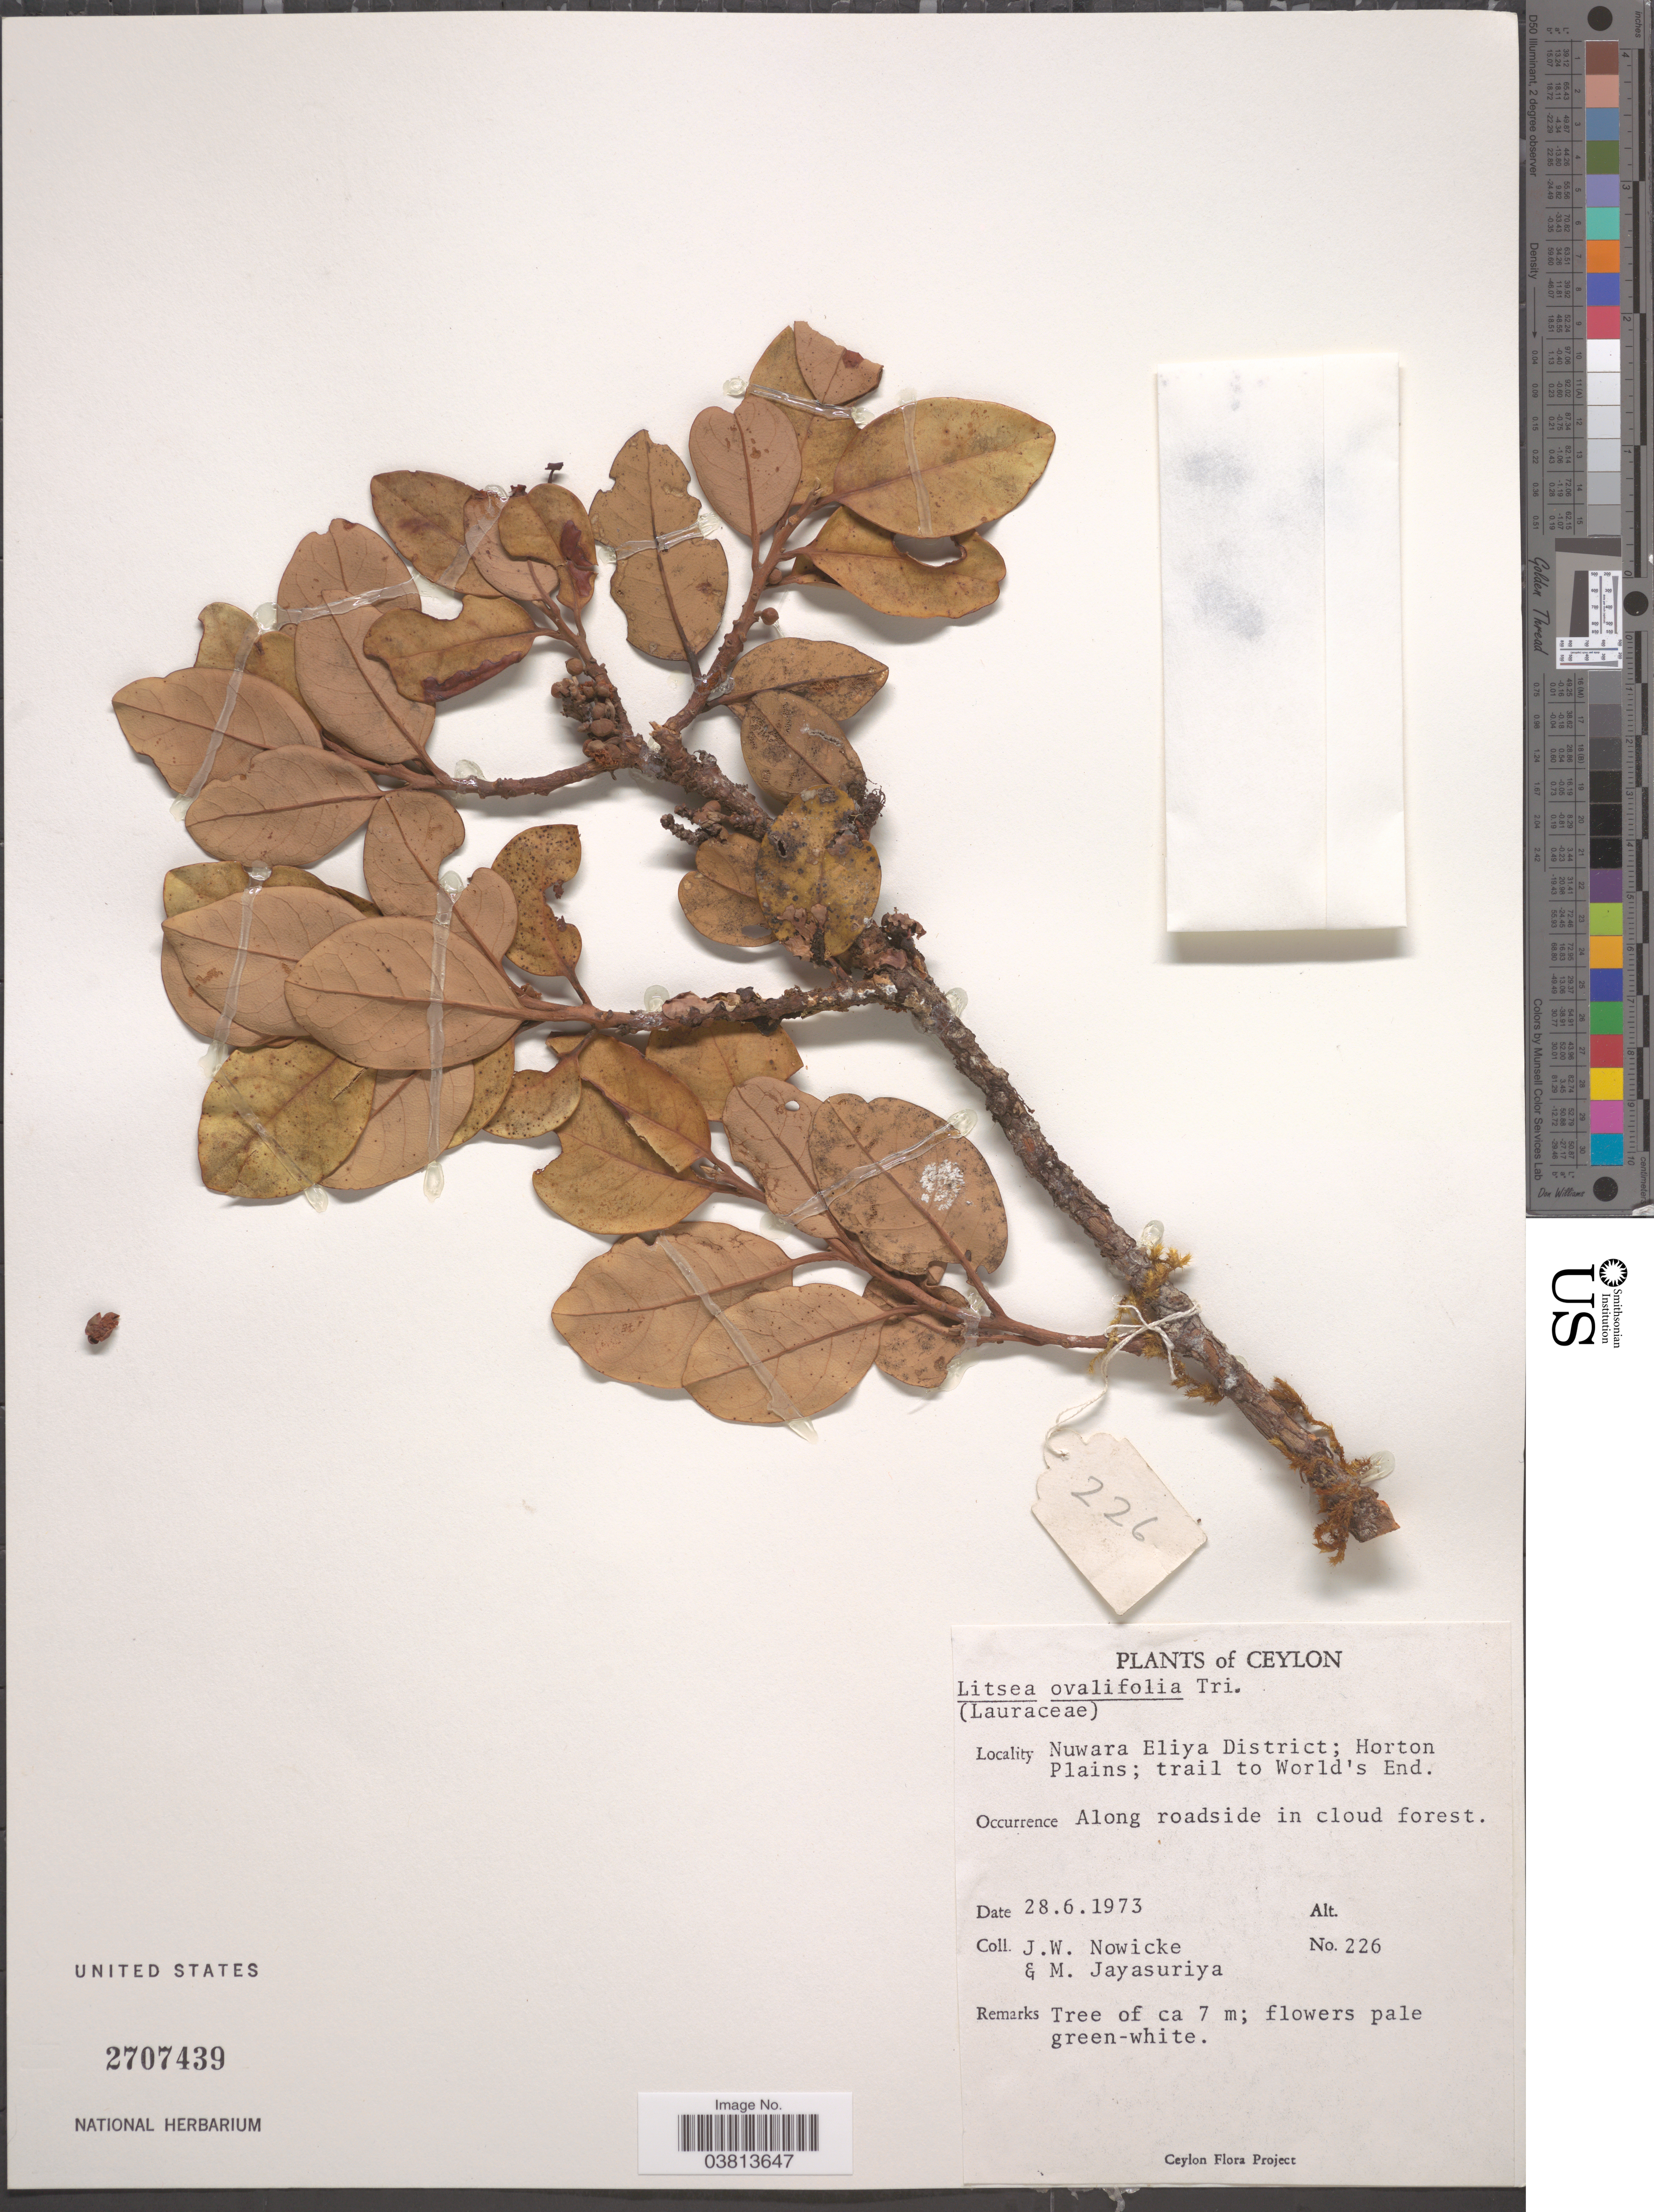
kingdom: Plantae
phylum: Tracheophyta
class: Magnoliopsida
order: Laurales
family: Lauraceae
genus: Litsea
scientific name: Litsea ovalifolia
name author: (Wight) Trimen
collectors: J. W. Nowicke & M. Jayasuriya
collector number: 226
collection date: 1973-06-28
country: Sri Lanka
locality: Ceylon. Nuwara Eliya District; Horton Plains; trail to World's End. Along roadside.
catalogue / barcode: US 2707439